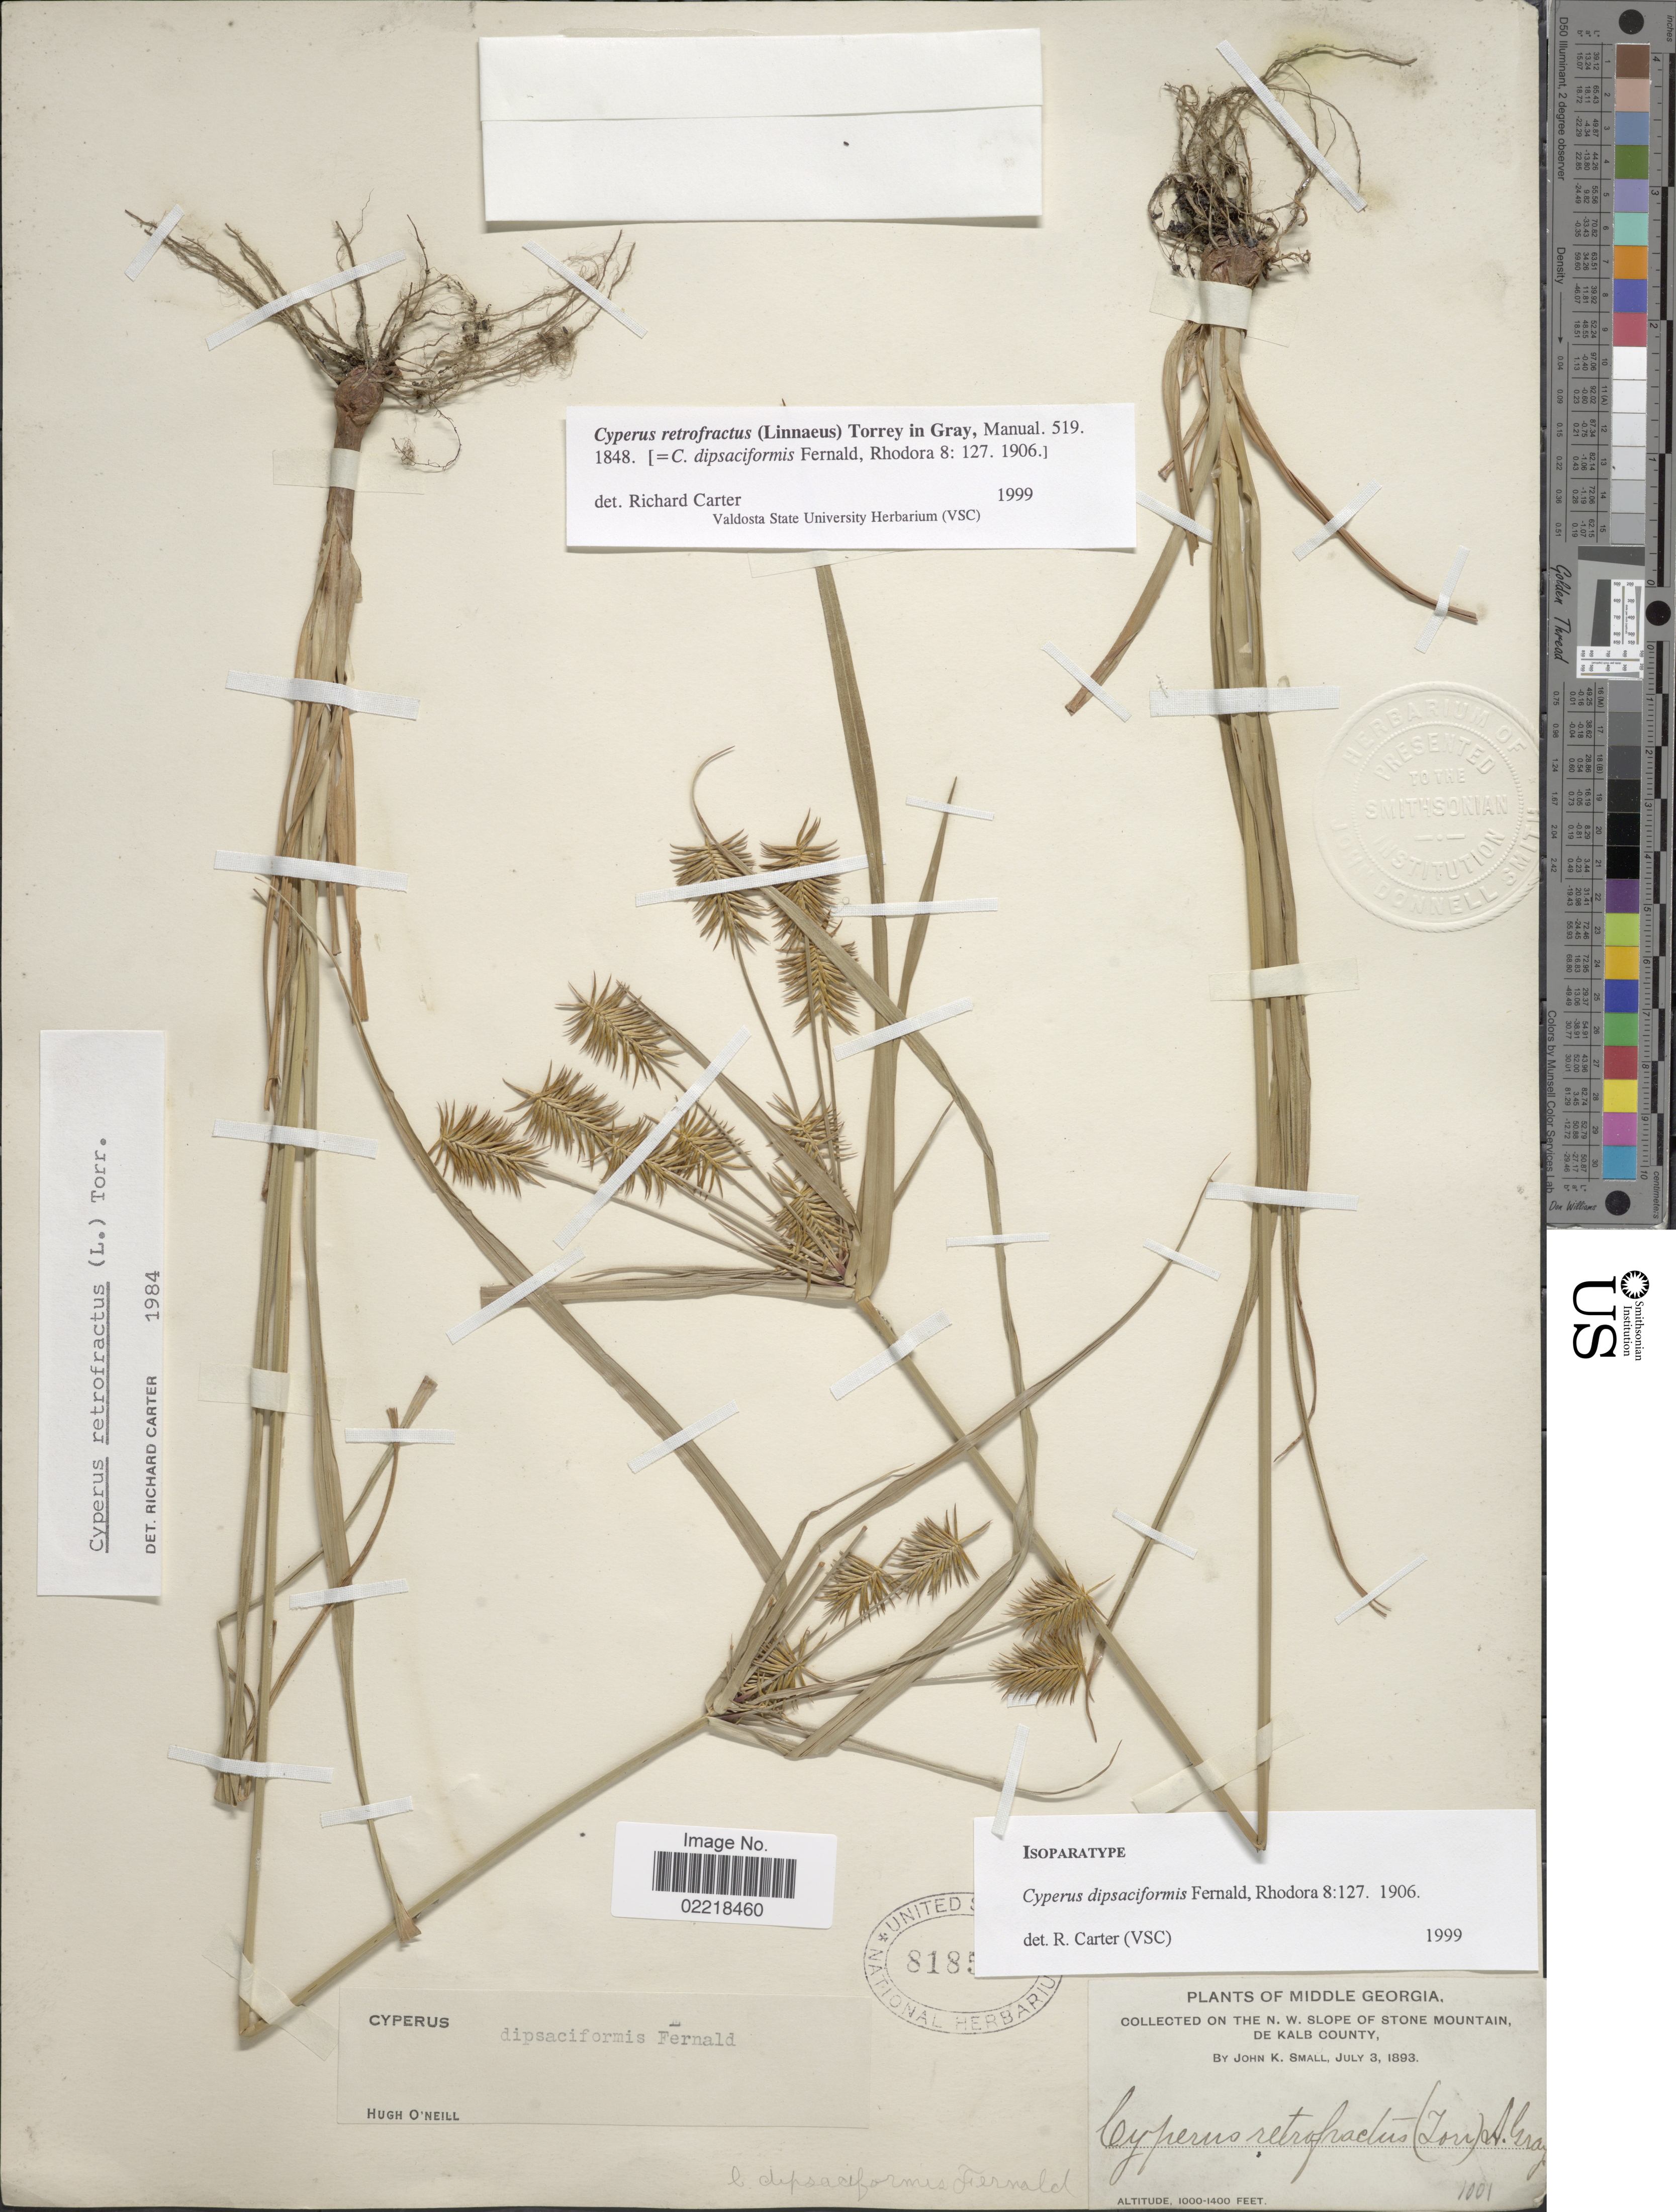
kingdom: Plantae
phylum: Tracheophyta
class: Liliopsida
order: Poales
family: Cyperaceae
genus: Cyperus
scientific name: Cyperus retrofractus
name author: (L.) Torr.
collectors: J. K. Small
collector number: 1001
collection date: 1893-07-03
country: United States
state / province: Georgia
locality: Middle Georgia, on the N.W. slope of Stone Mountain, De Kalb County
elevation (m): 305